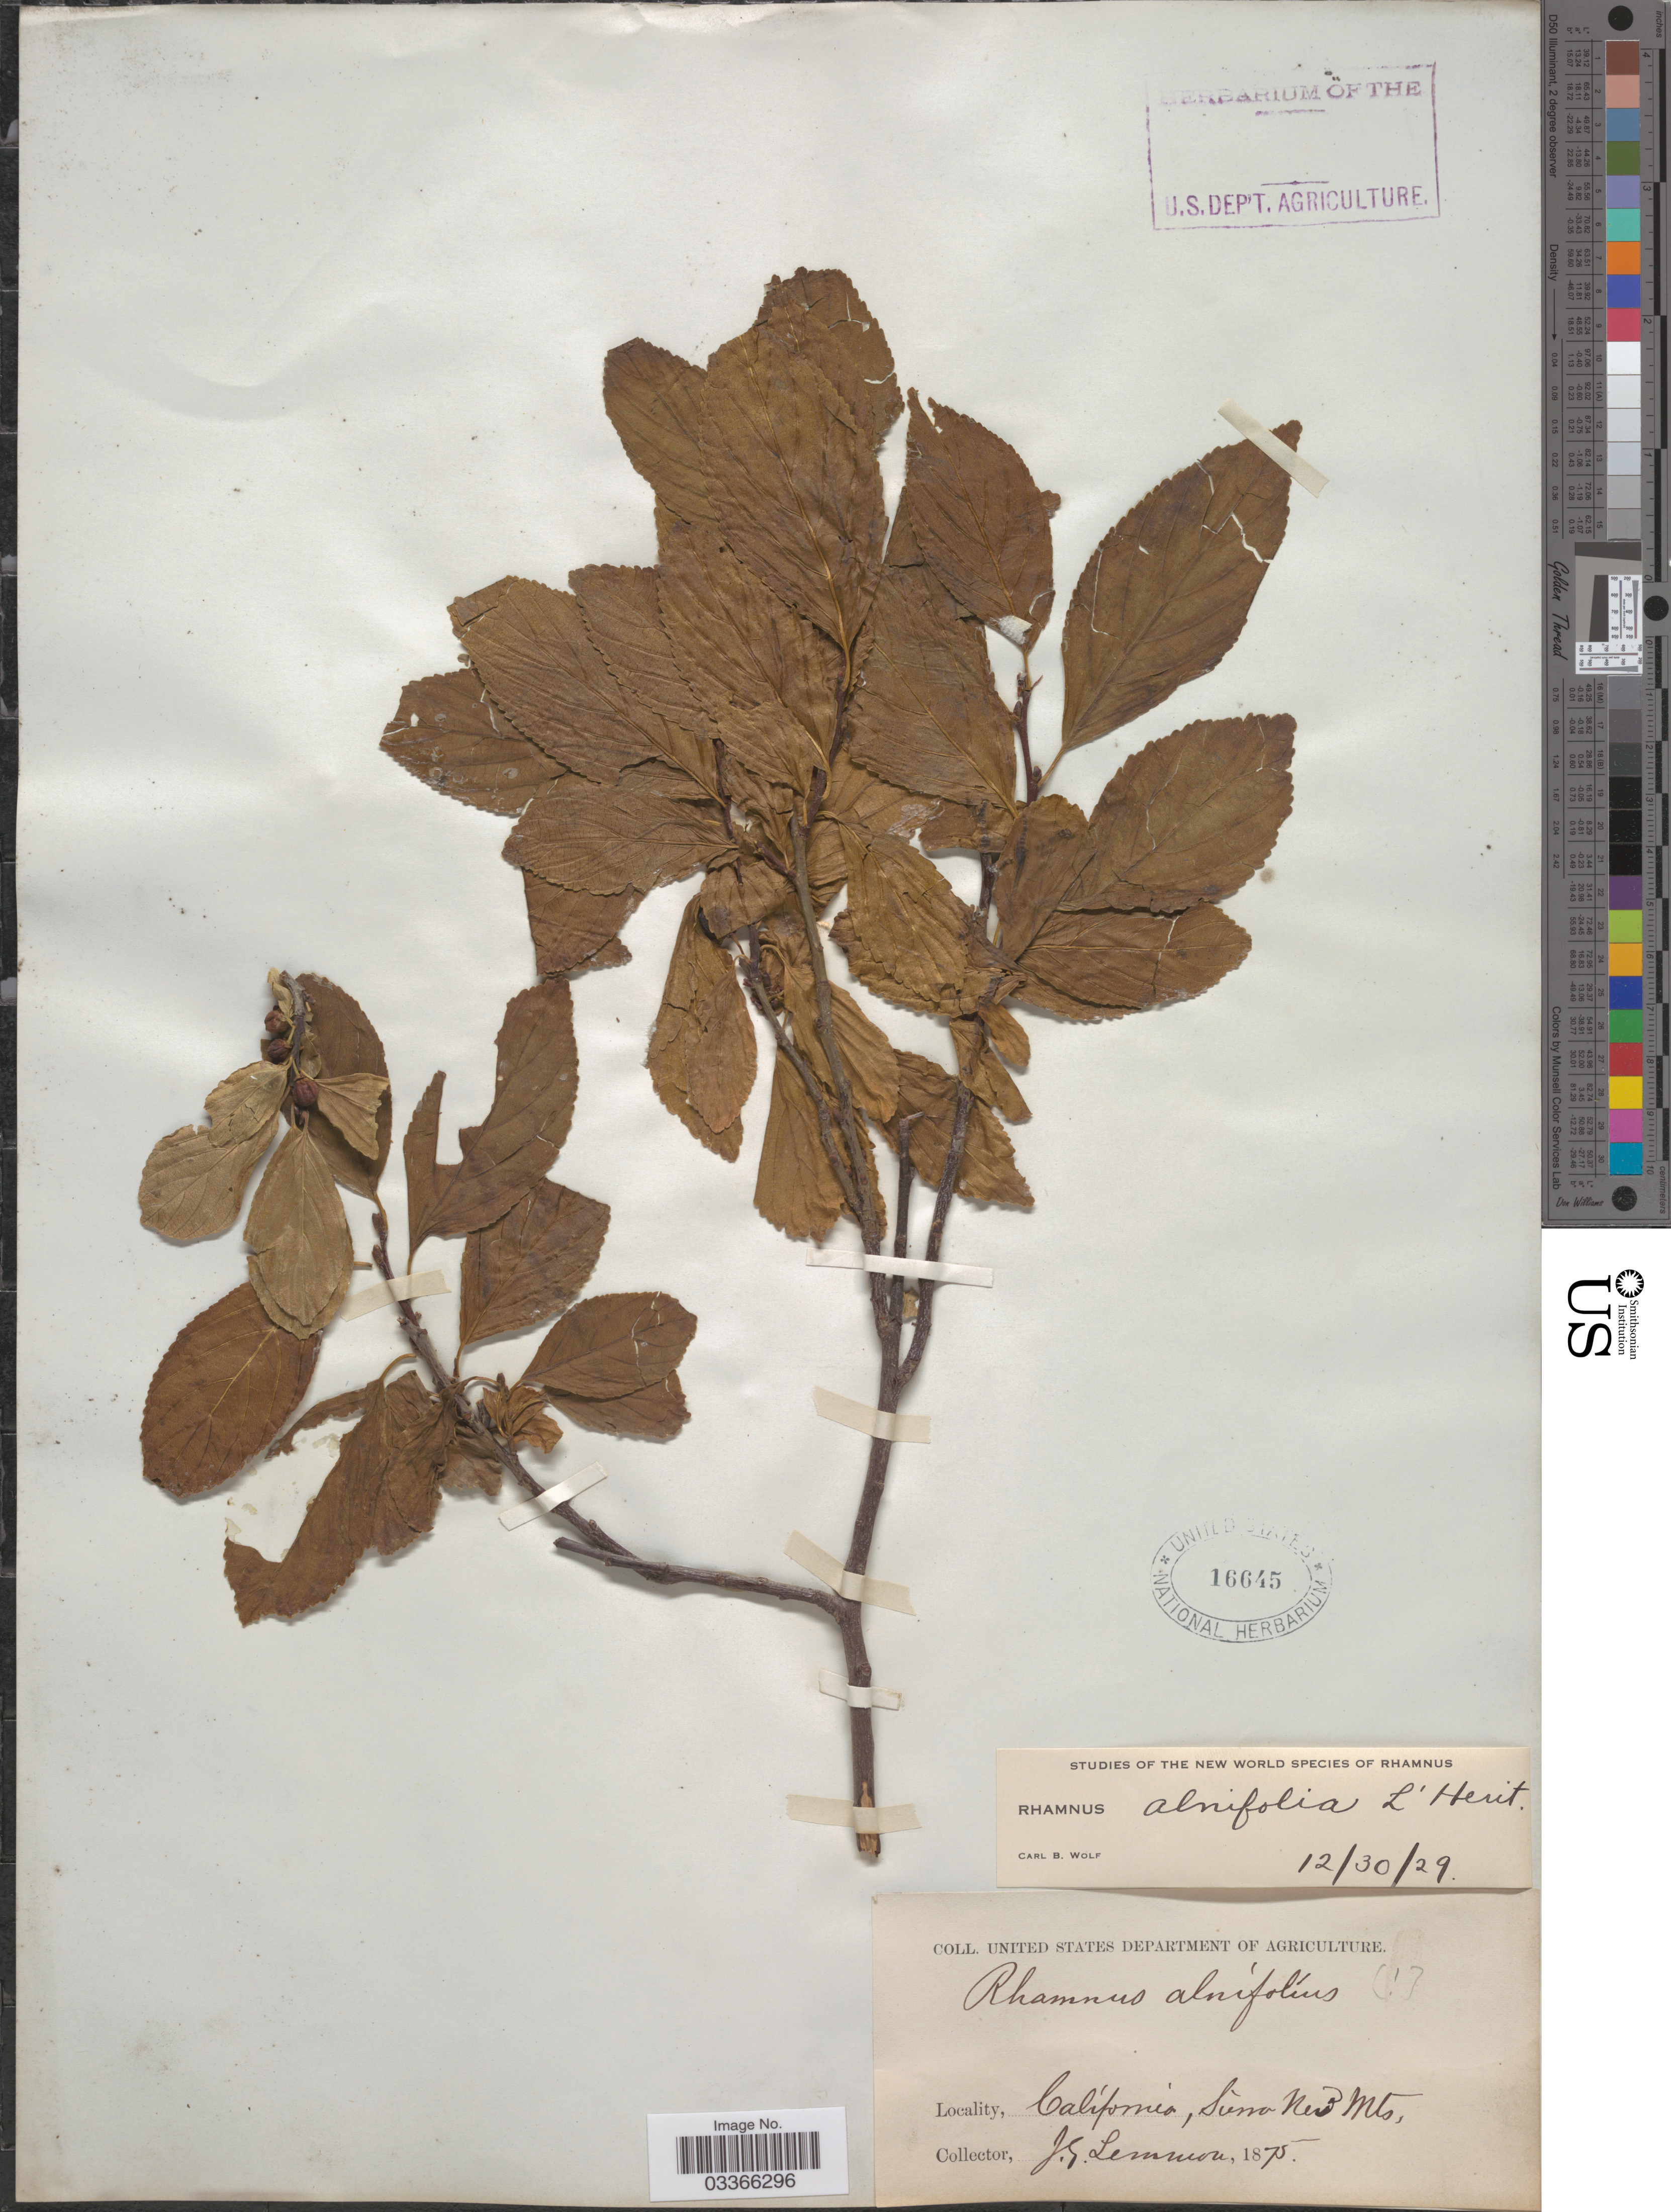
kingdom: Plantae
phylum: Tracheophyta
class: Magnoliopsida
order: Rosales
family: Rhamnaceae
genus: Rhamnus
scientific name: Rhamnus alnifolia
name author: L'Hér.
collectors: J. Lemmon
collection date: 1875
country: United States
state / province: California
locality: Sierra Nev Mts.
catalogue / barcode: US 16645